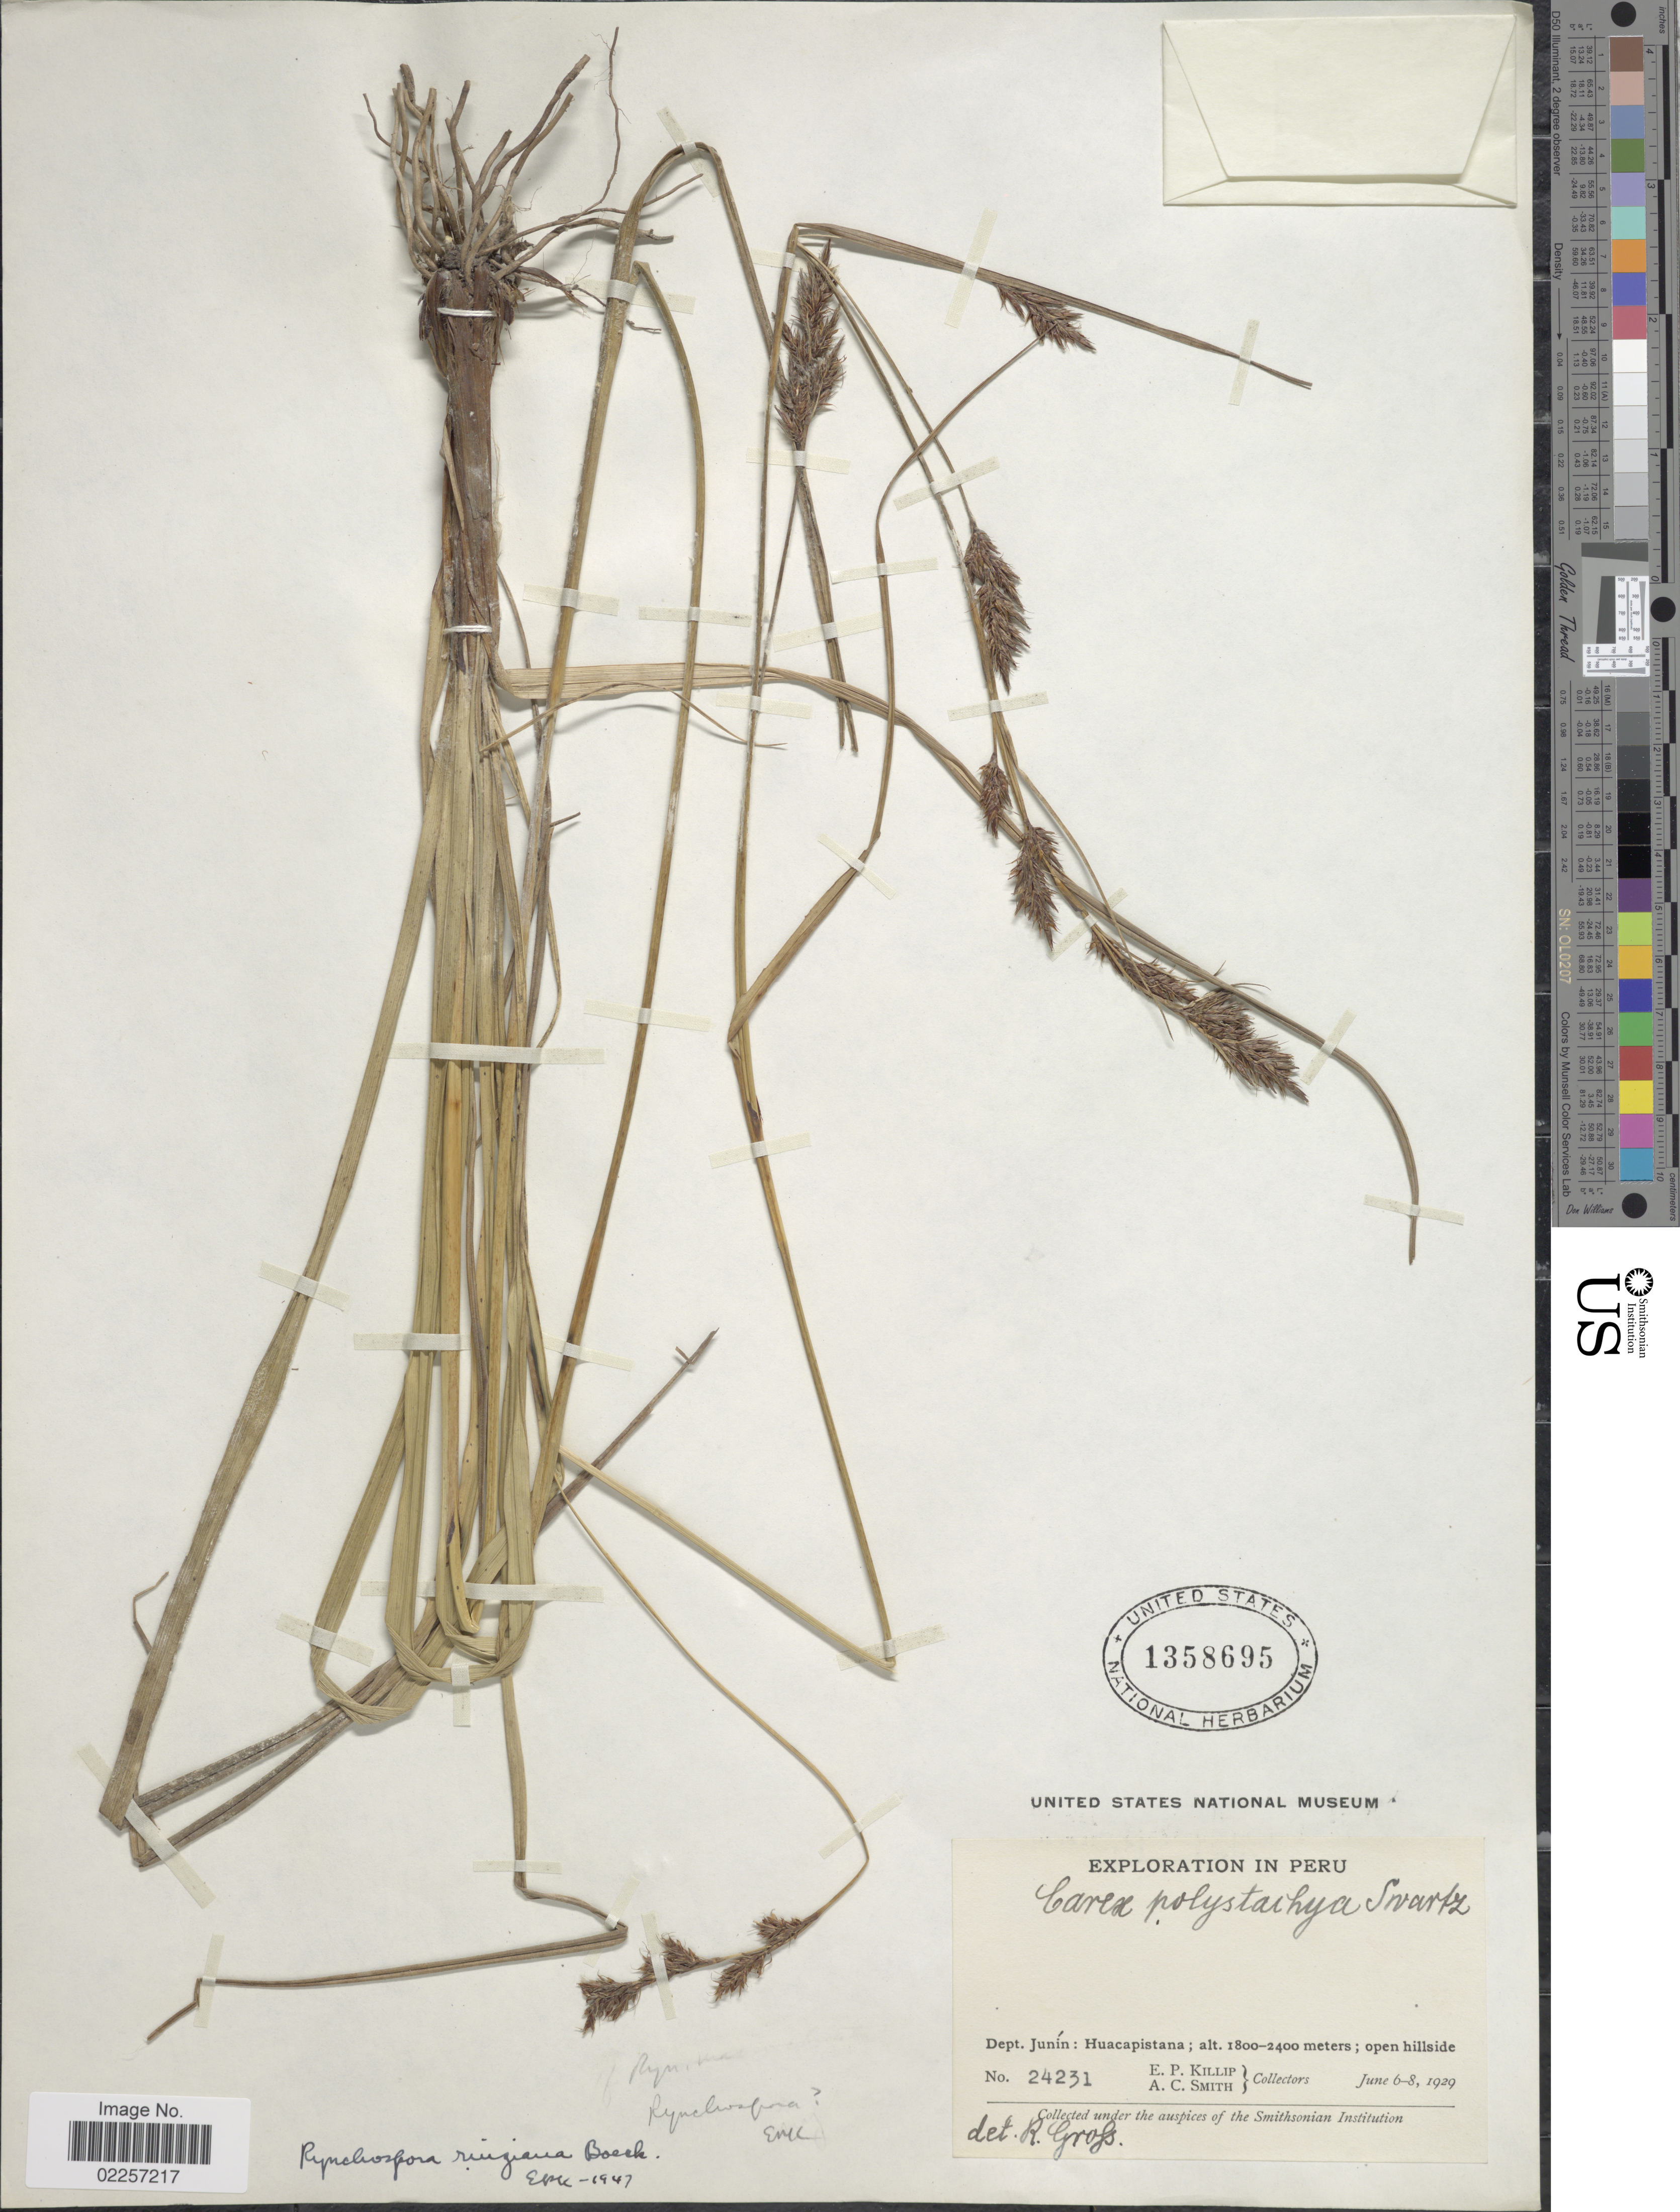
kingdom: Plantae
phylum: Tracheophyta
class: Liliopsida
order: Poales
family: Cyperaceae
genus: Rhynchospora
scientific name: Rhynchospora ruiziana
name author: Boeckeler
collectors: E. P. Killip & A. C. Smith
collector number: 24231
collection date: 1929-06-06/1929-06-08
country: Peru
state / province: Junín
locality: Huacapistana; open hillside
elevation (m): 1800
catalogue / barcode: US 1358695